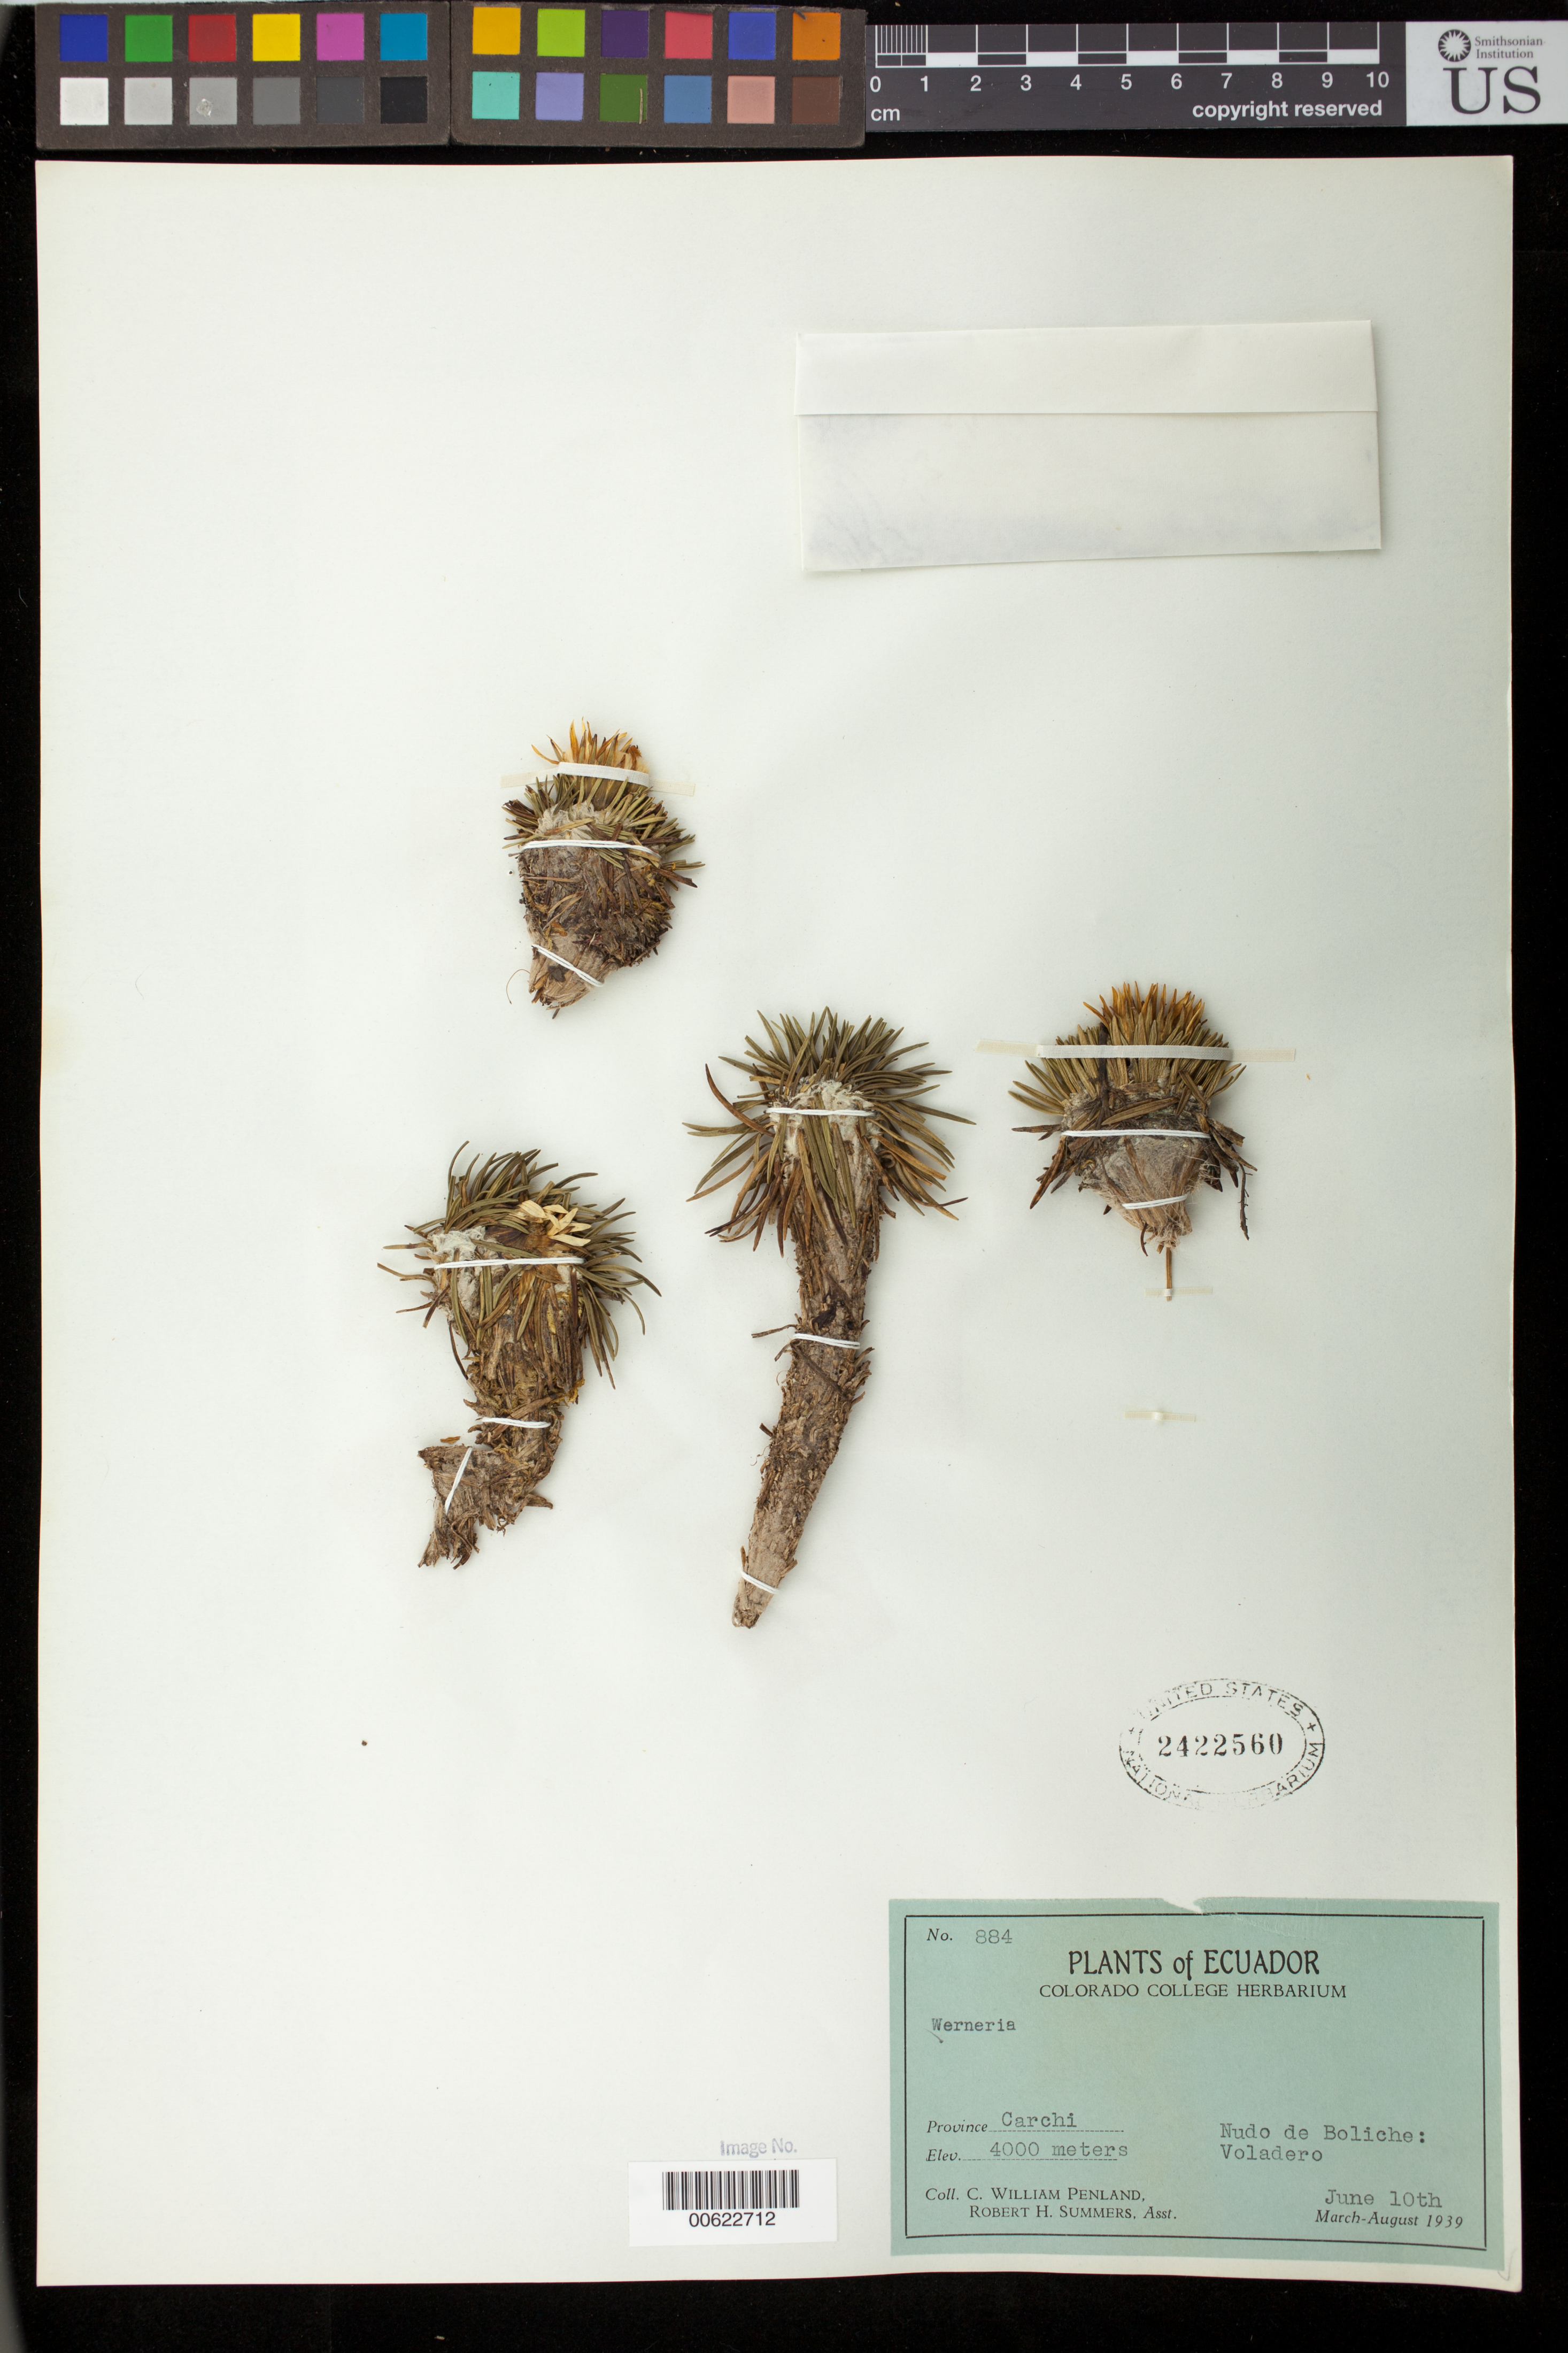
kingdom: Plantae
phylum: Tracheophyta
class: Magnoliopsida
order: Asterales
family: Asteraceae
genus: Xenophyllum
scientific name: Xenophyllum crassum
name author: (S.F. Blake) V.A. Funk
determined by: Funk, Vicki A., (BOT), Smithsonian Institution - National Museum of Natural History (UNITED STATES)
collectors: C. W. Penland & R. Summers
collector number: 884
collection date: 1939-06-10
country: Ecuador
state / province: Carchi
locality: Nudo de Boliche: Voladero: Hanging from rocks near Lake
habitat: Nudo de Boliche: Voladero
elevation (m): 4000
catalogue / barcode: US 2422560